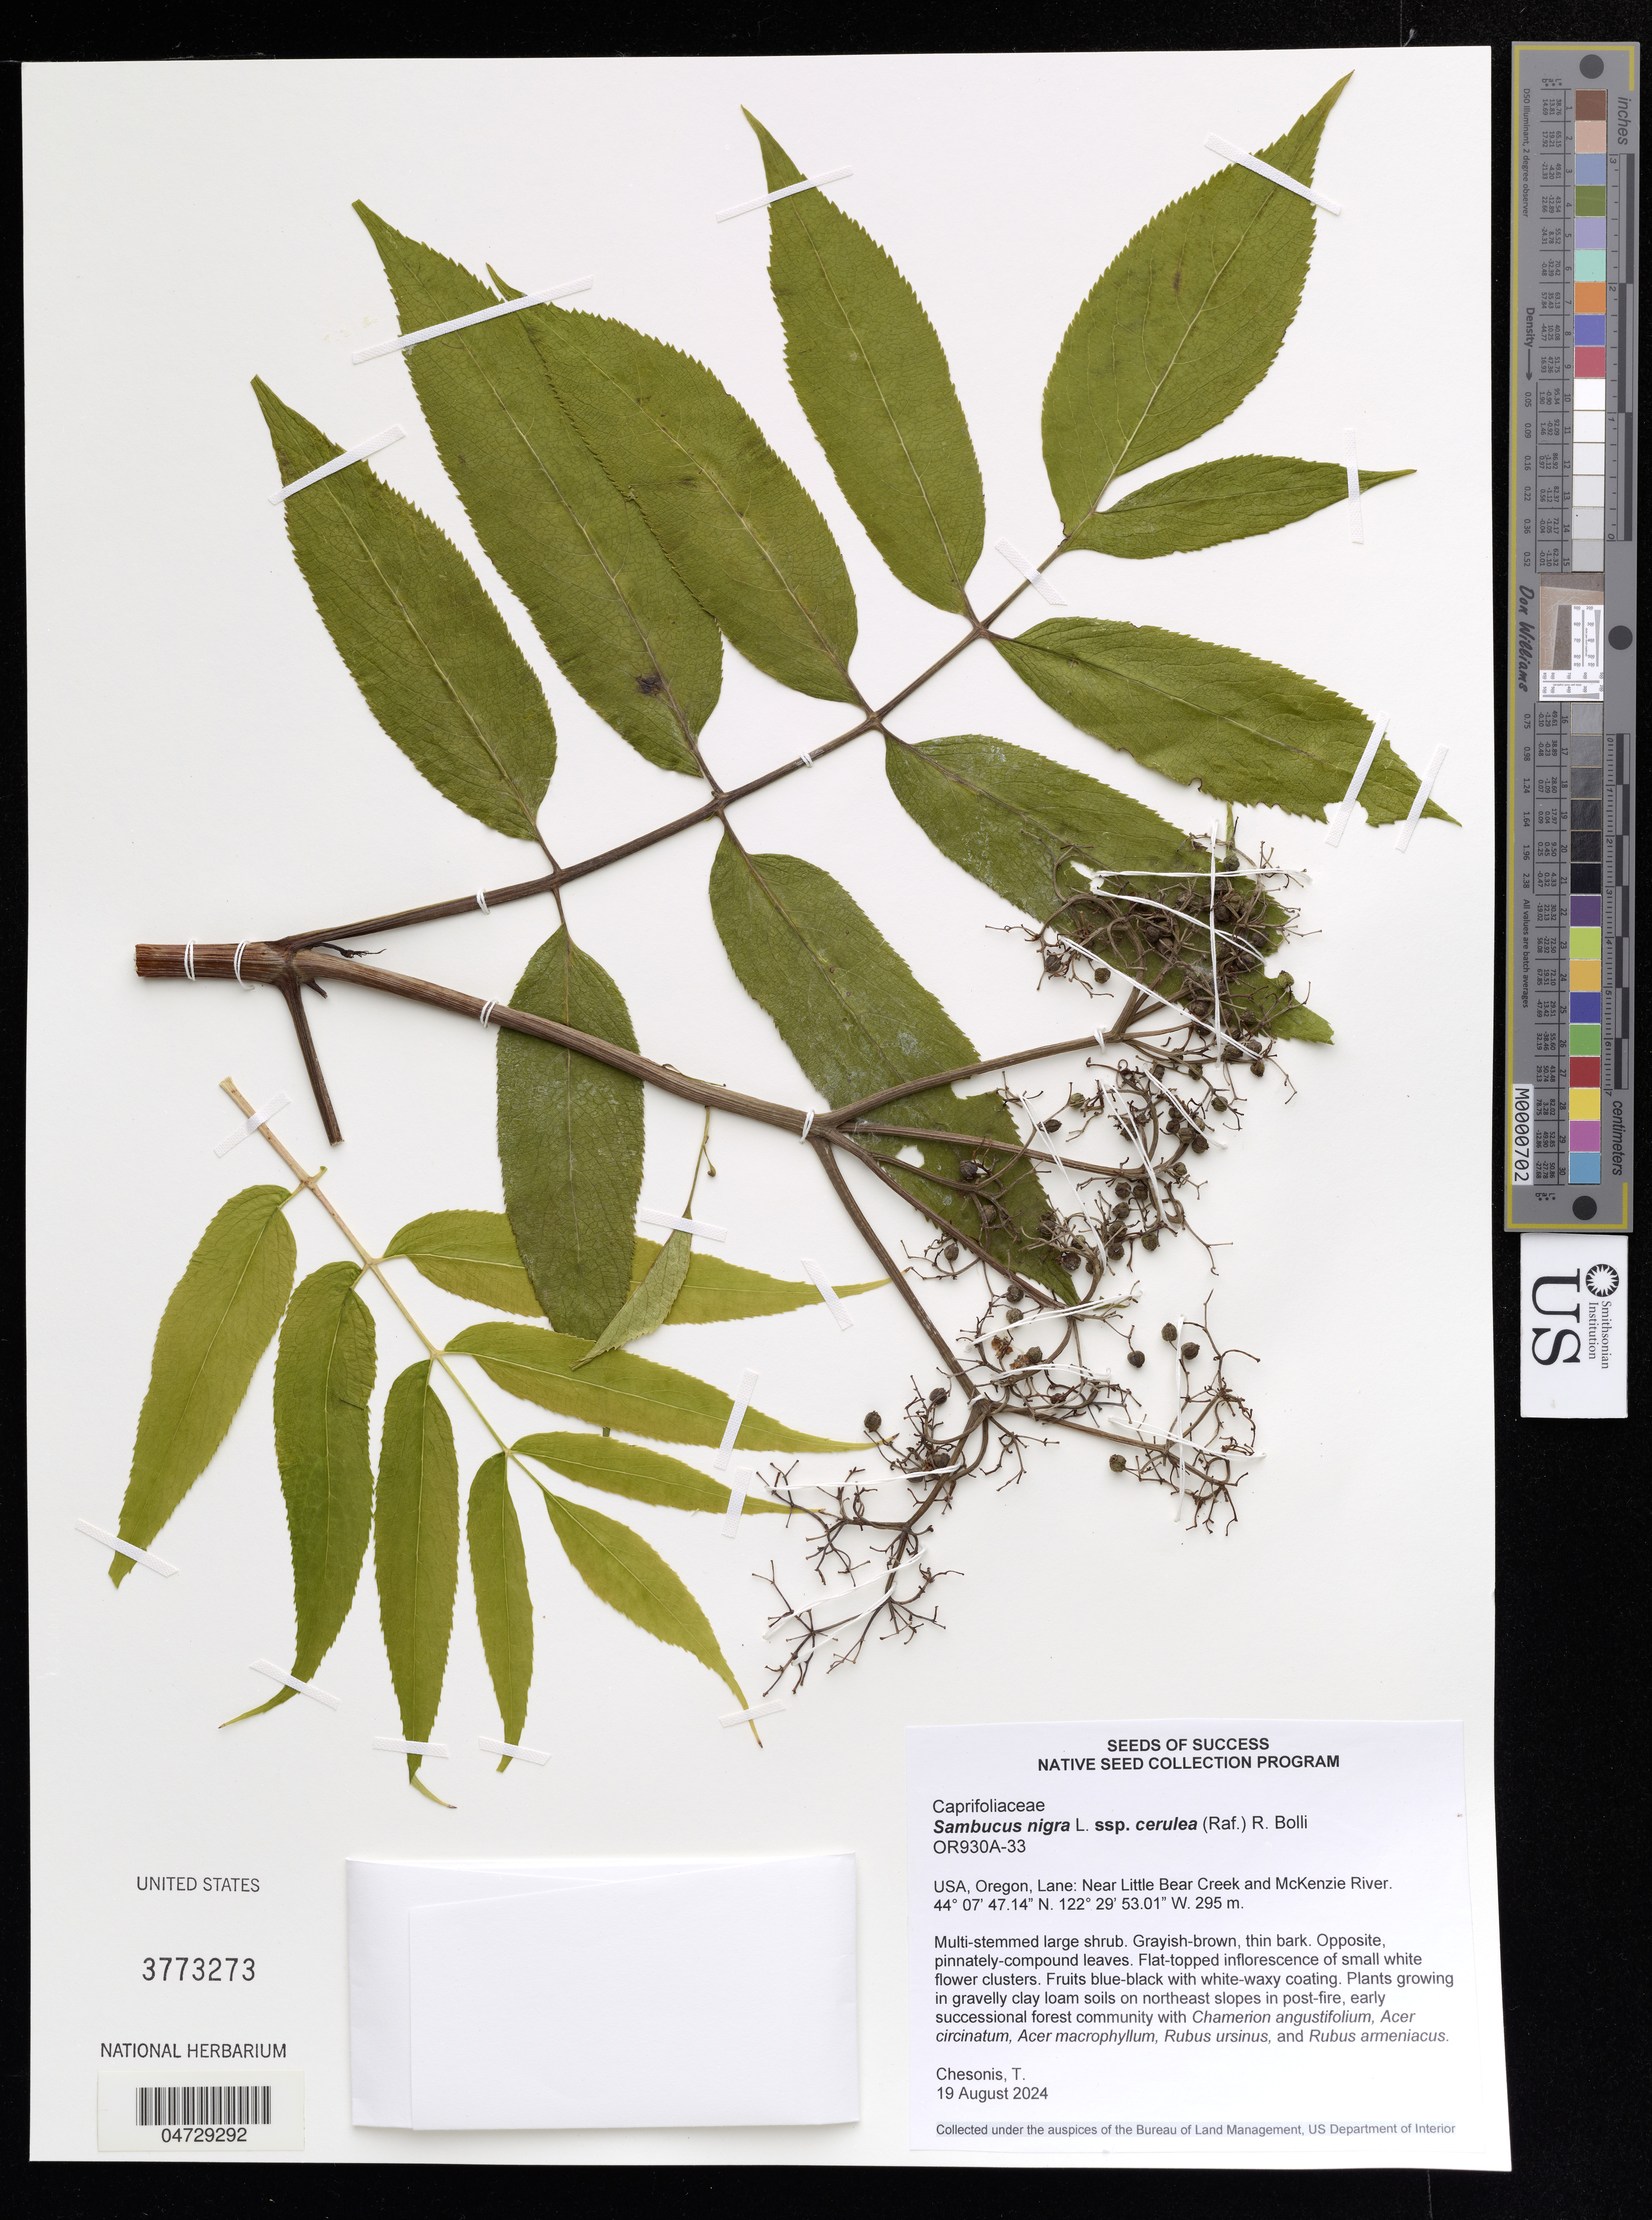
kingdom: Plantae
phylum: Tracheophyta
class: Magnoliopsida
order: Dipsacales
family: Viburnaceae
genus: Sambucus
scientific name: Sambucus nigra subsp. cerulea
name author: (Raf.) Bolli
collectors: T. Chesonis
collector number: OR930A-33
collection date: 2024-08-19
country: United States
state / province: Oregon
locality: Lane: Near Little Bear Creek and McKenzie River.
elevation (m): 295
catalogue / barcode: US 3773273